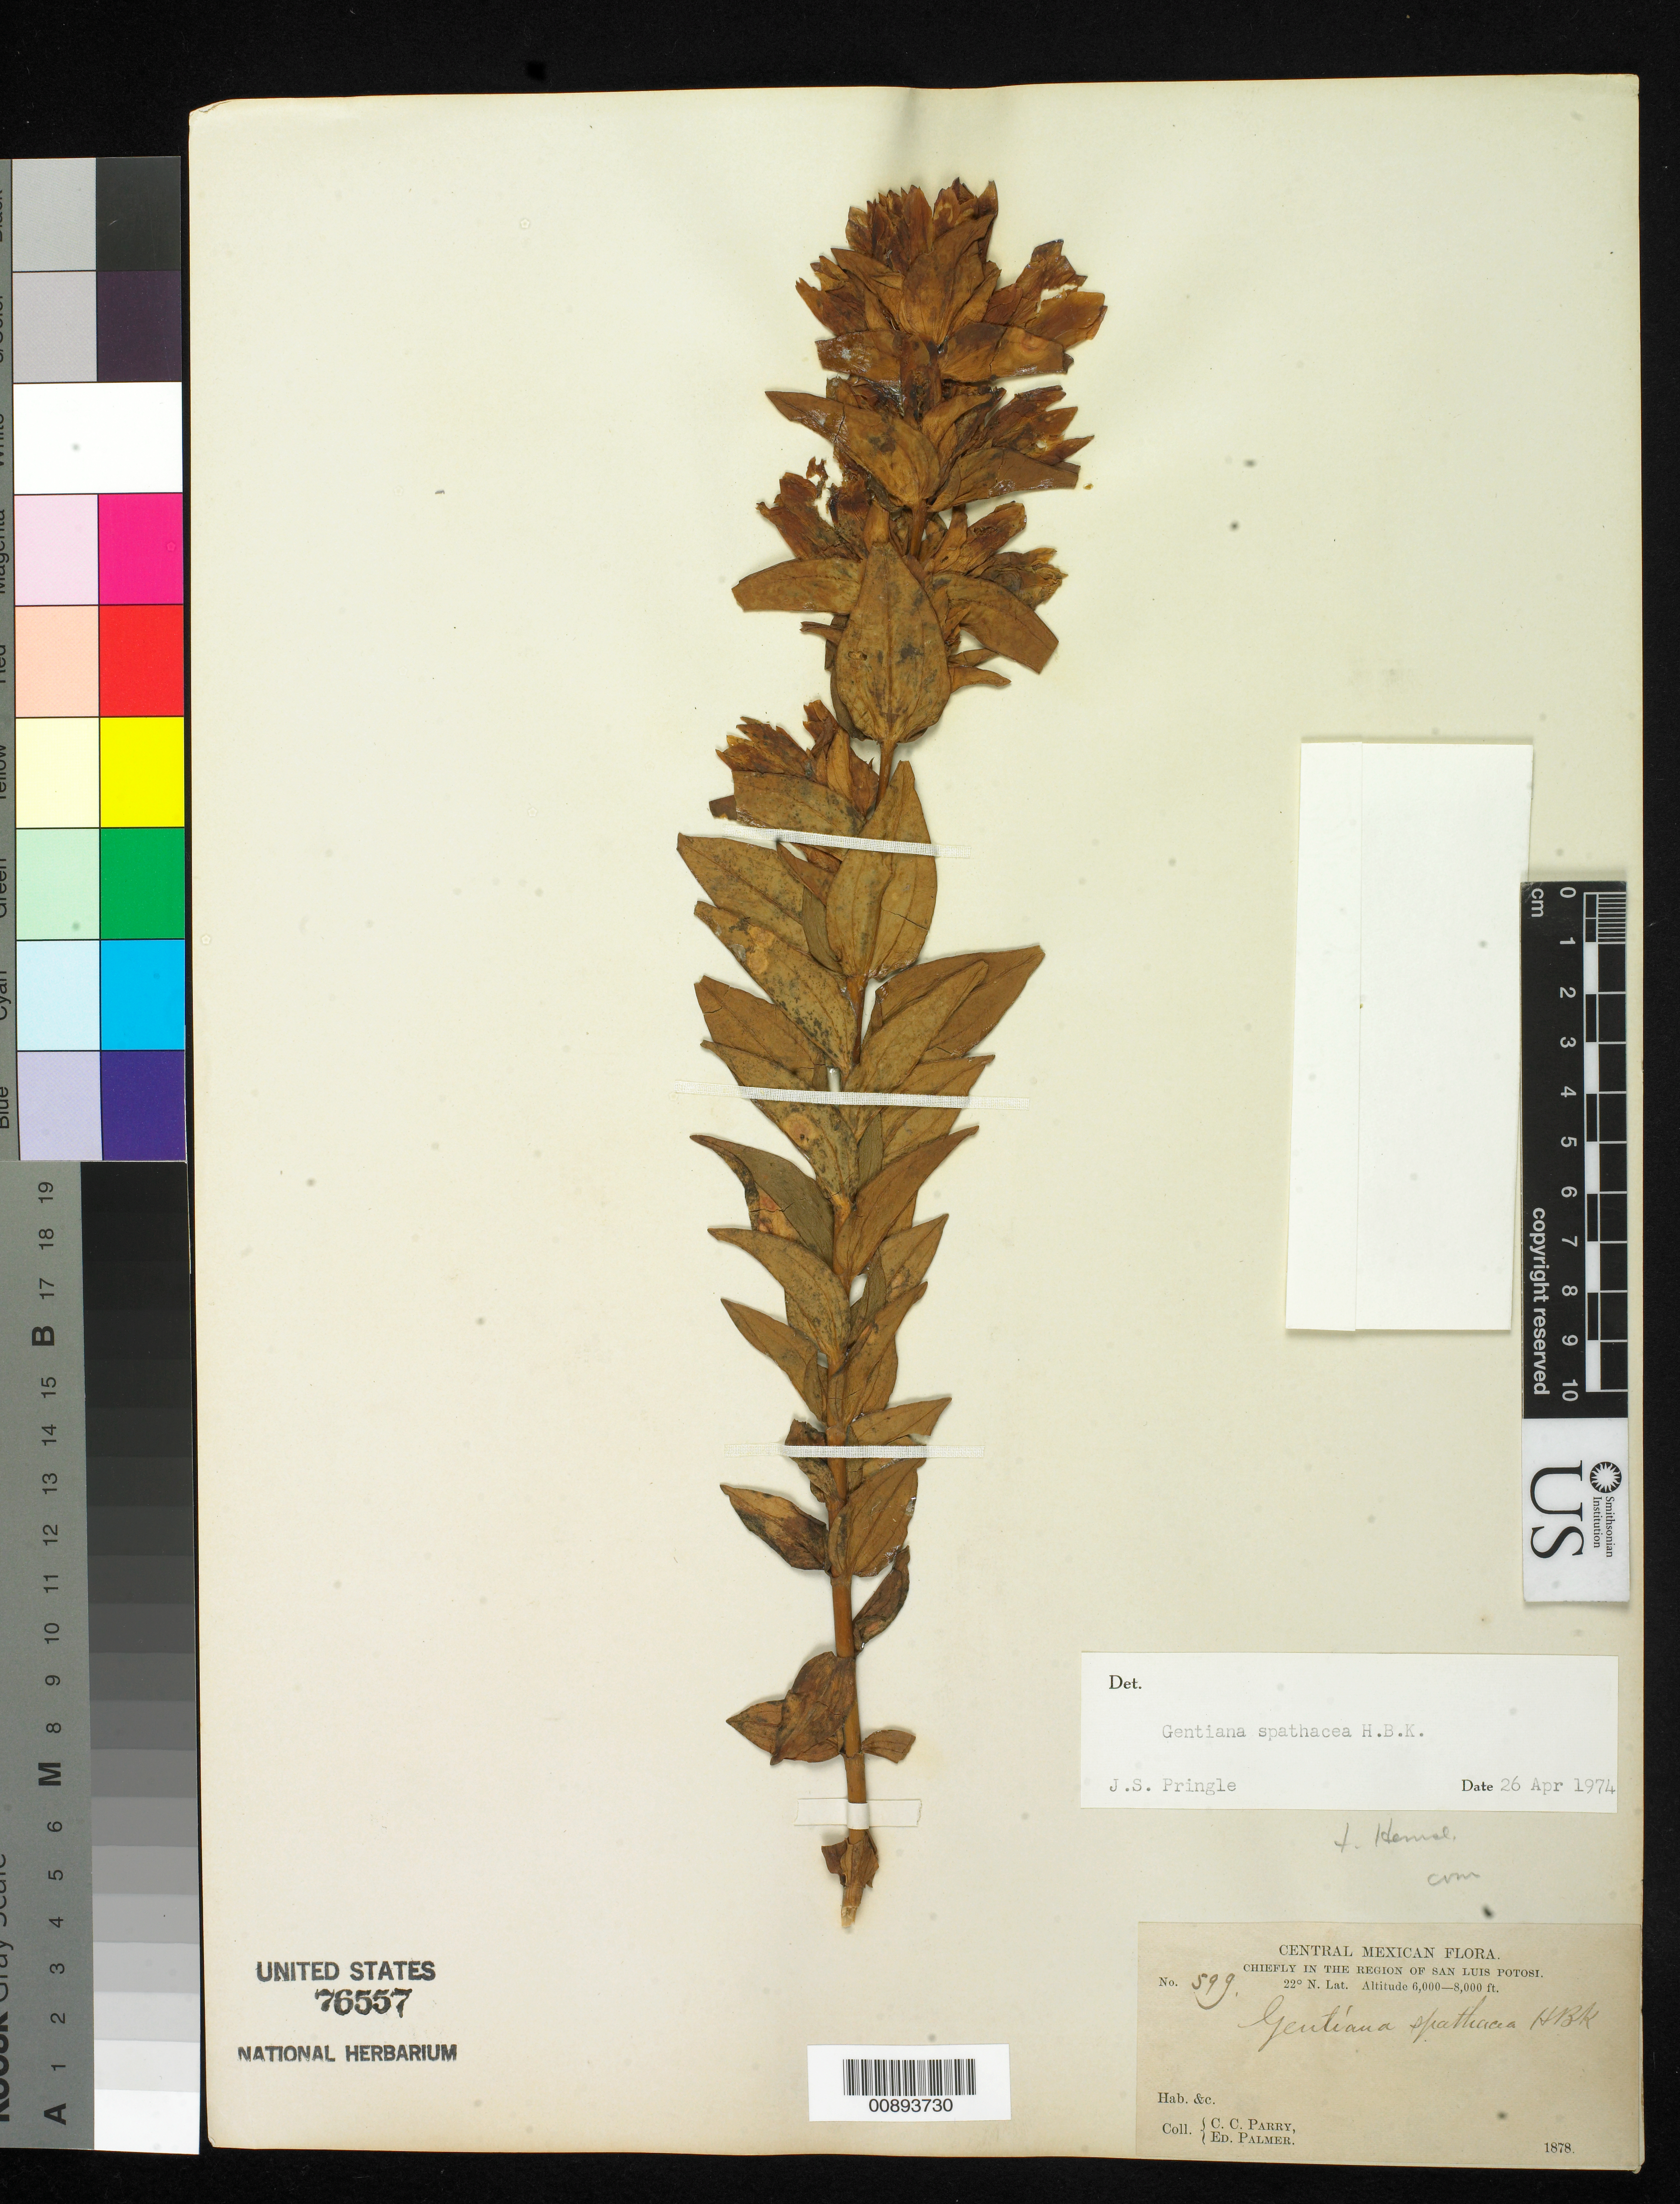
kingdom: Plantae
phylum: Tracheophyta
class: Magnoliopsida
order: Gentianales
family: Gentianaceae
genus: Gentiana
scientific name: Gentiana spathacea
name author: Kunth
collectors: C. C. Parry & E. Palmer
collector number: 599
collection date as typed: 1878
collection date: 1878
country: Mexico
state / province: San Luis Potosí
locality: Chiefly in the region of San Luis Potosí.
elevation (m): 1829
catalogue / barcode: US 76557